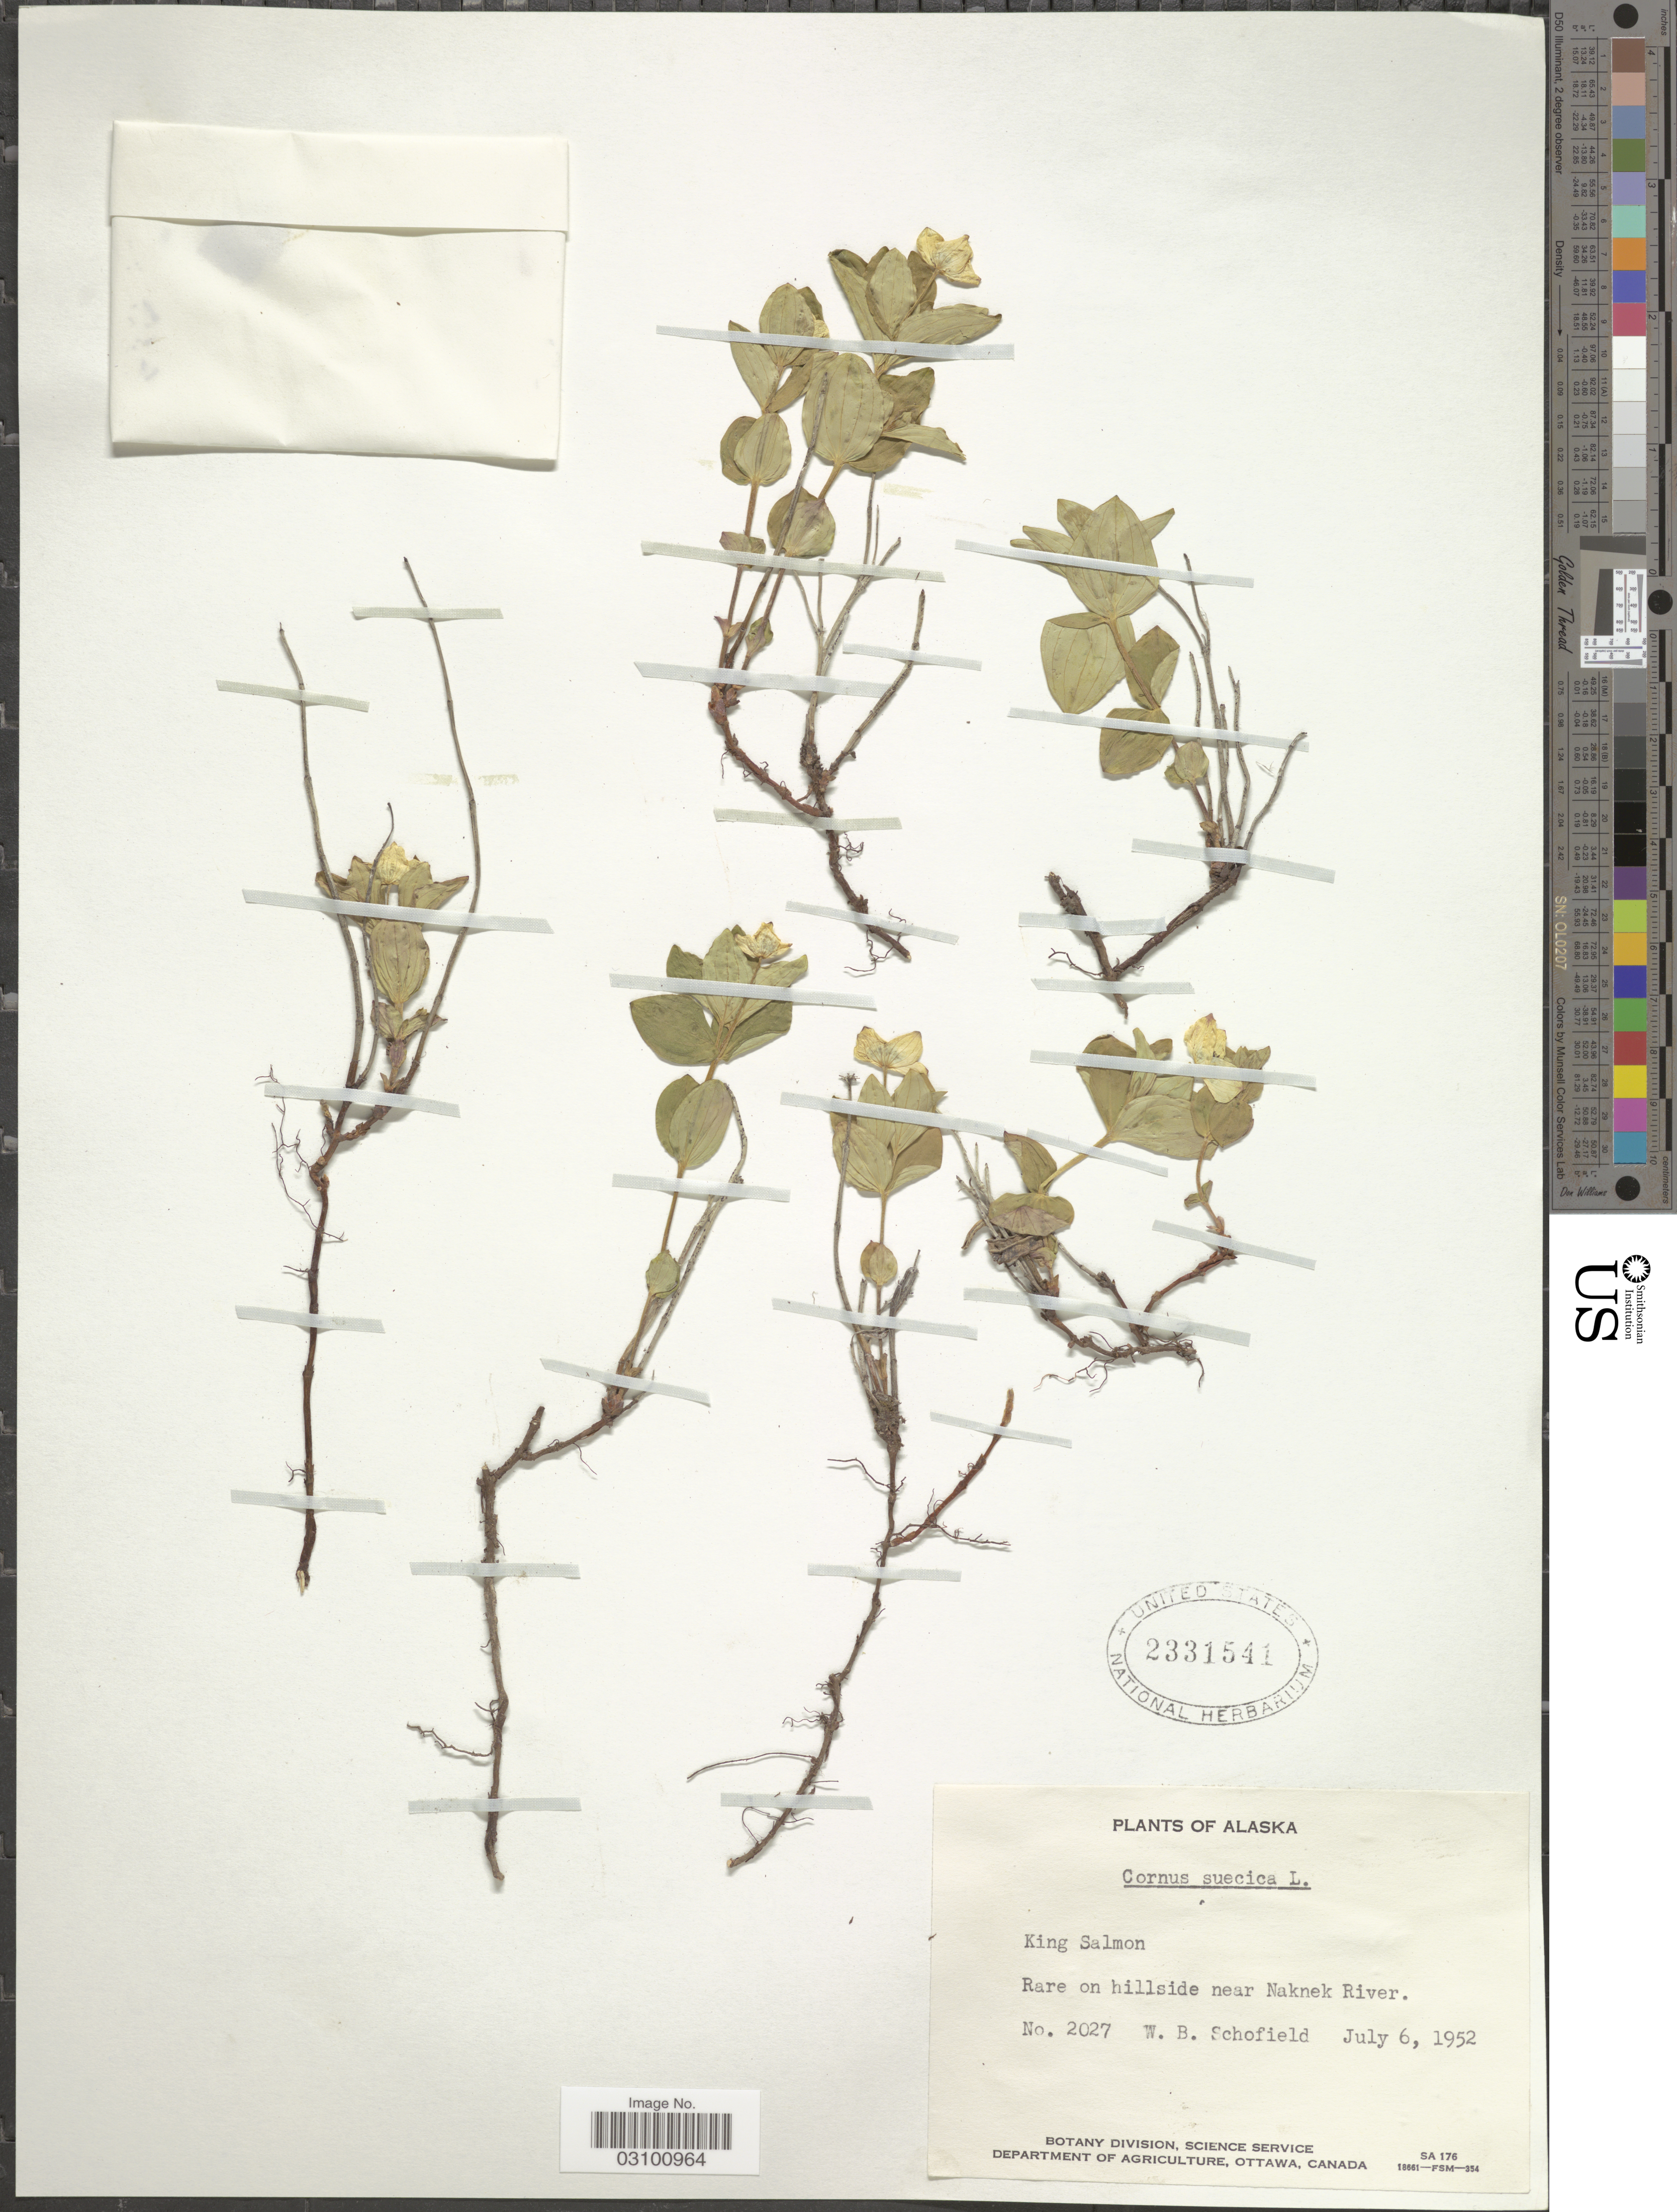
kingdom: Plantae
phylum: Tracheophyta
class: Magnoliopsida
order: Cornales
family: Cornaceae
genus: Cornus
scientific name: Cornus suecica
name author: L.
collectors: W. Schofield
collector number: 2027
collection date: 1952-07-06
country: United States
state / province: Alaska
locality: King Salmon. Rare on hillside near Naknek River.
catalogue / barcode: US 2331541